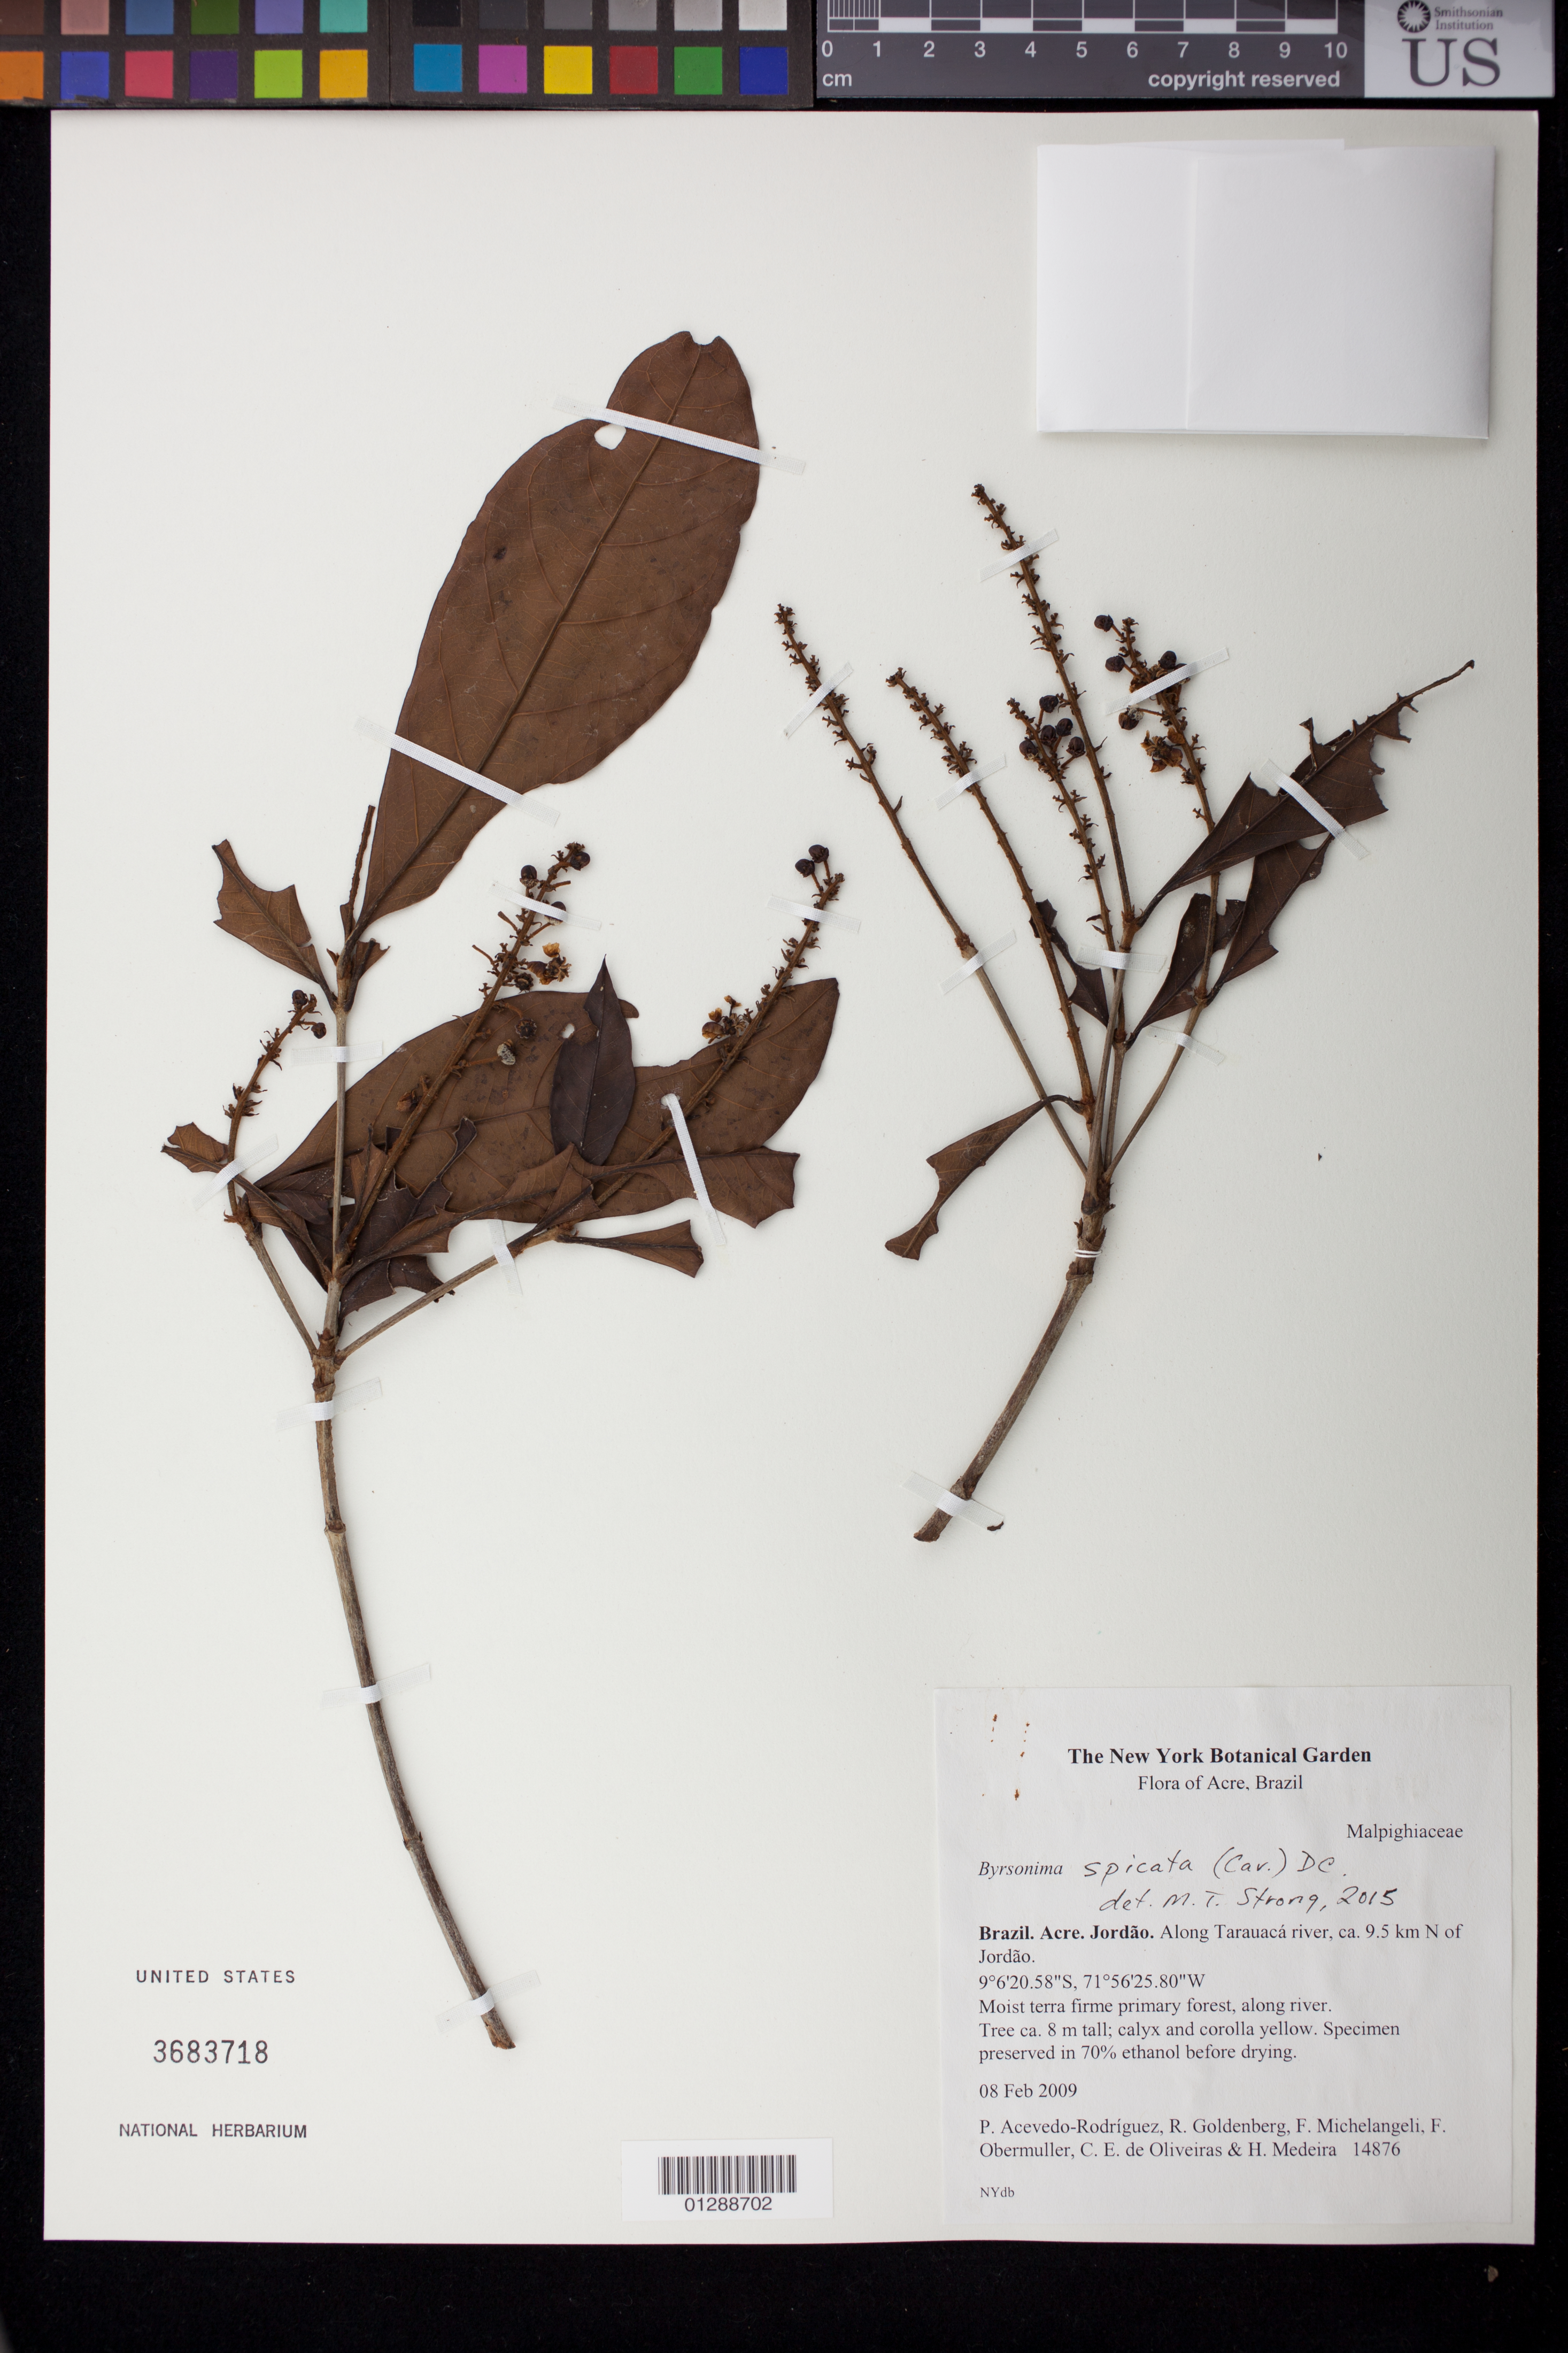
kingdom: Plantae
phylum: Tracheophyta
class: Magnoliopsida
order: Malpighiales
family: Malpighiaceae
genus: Byrsonima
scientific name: Byrsonima spicata (Cav.) DC.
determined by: Strong, M. T., (US), Smithsonian Institution - National Museum of Natural History (UNITED STATES)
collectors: P. Acevedo-Rodr., R. Goldenberg, F. Michelangelli, F. A. Obermuller, C. E. de Oliveiras & H. Medeiro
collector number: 14876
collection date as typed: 08 Feb 2009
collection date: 2009-02-08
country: Brazil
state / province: Acre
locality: Acre; Municipio Jordao. Along Taruaca river, ca. 9.5 km N of Jordao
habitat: moist terra firme primary forest, along river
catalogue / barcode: US 3683718